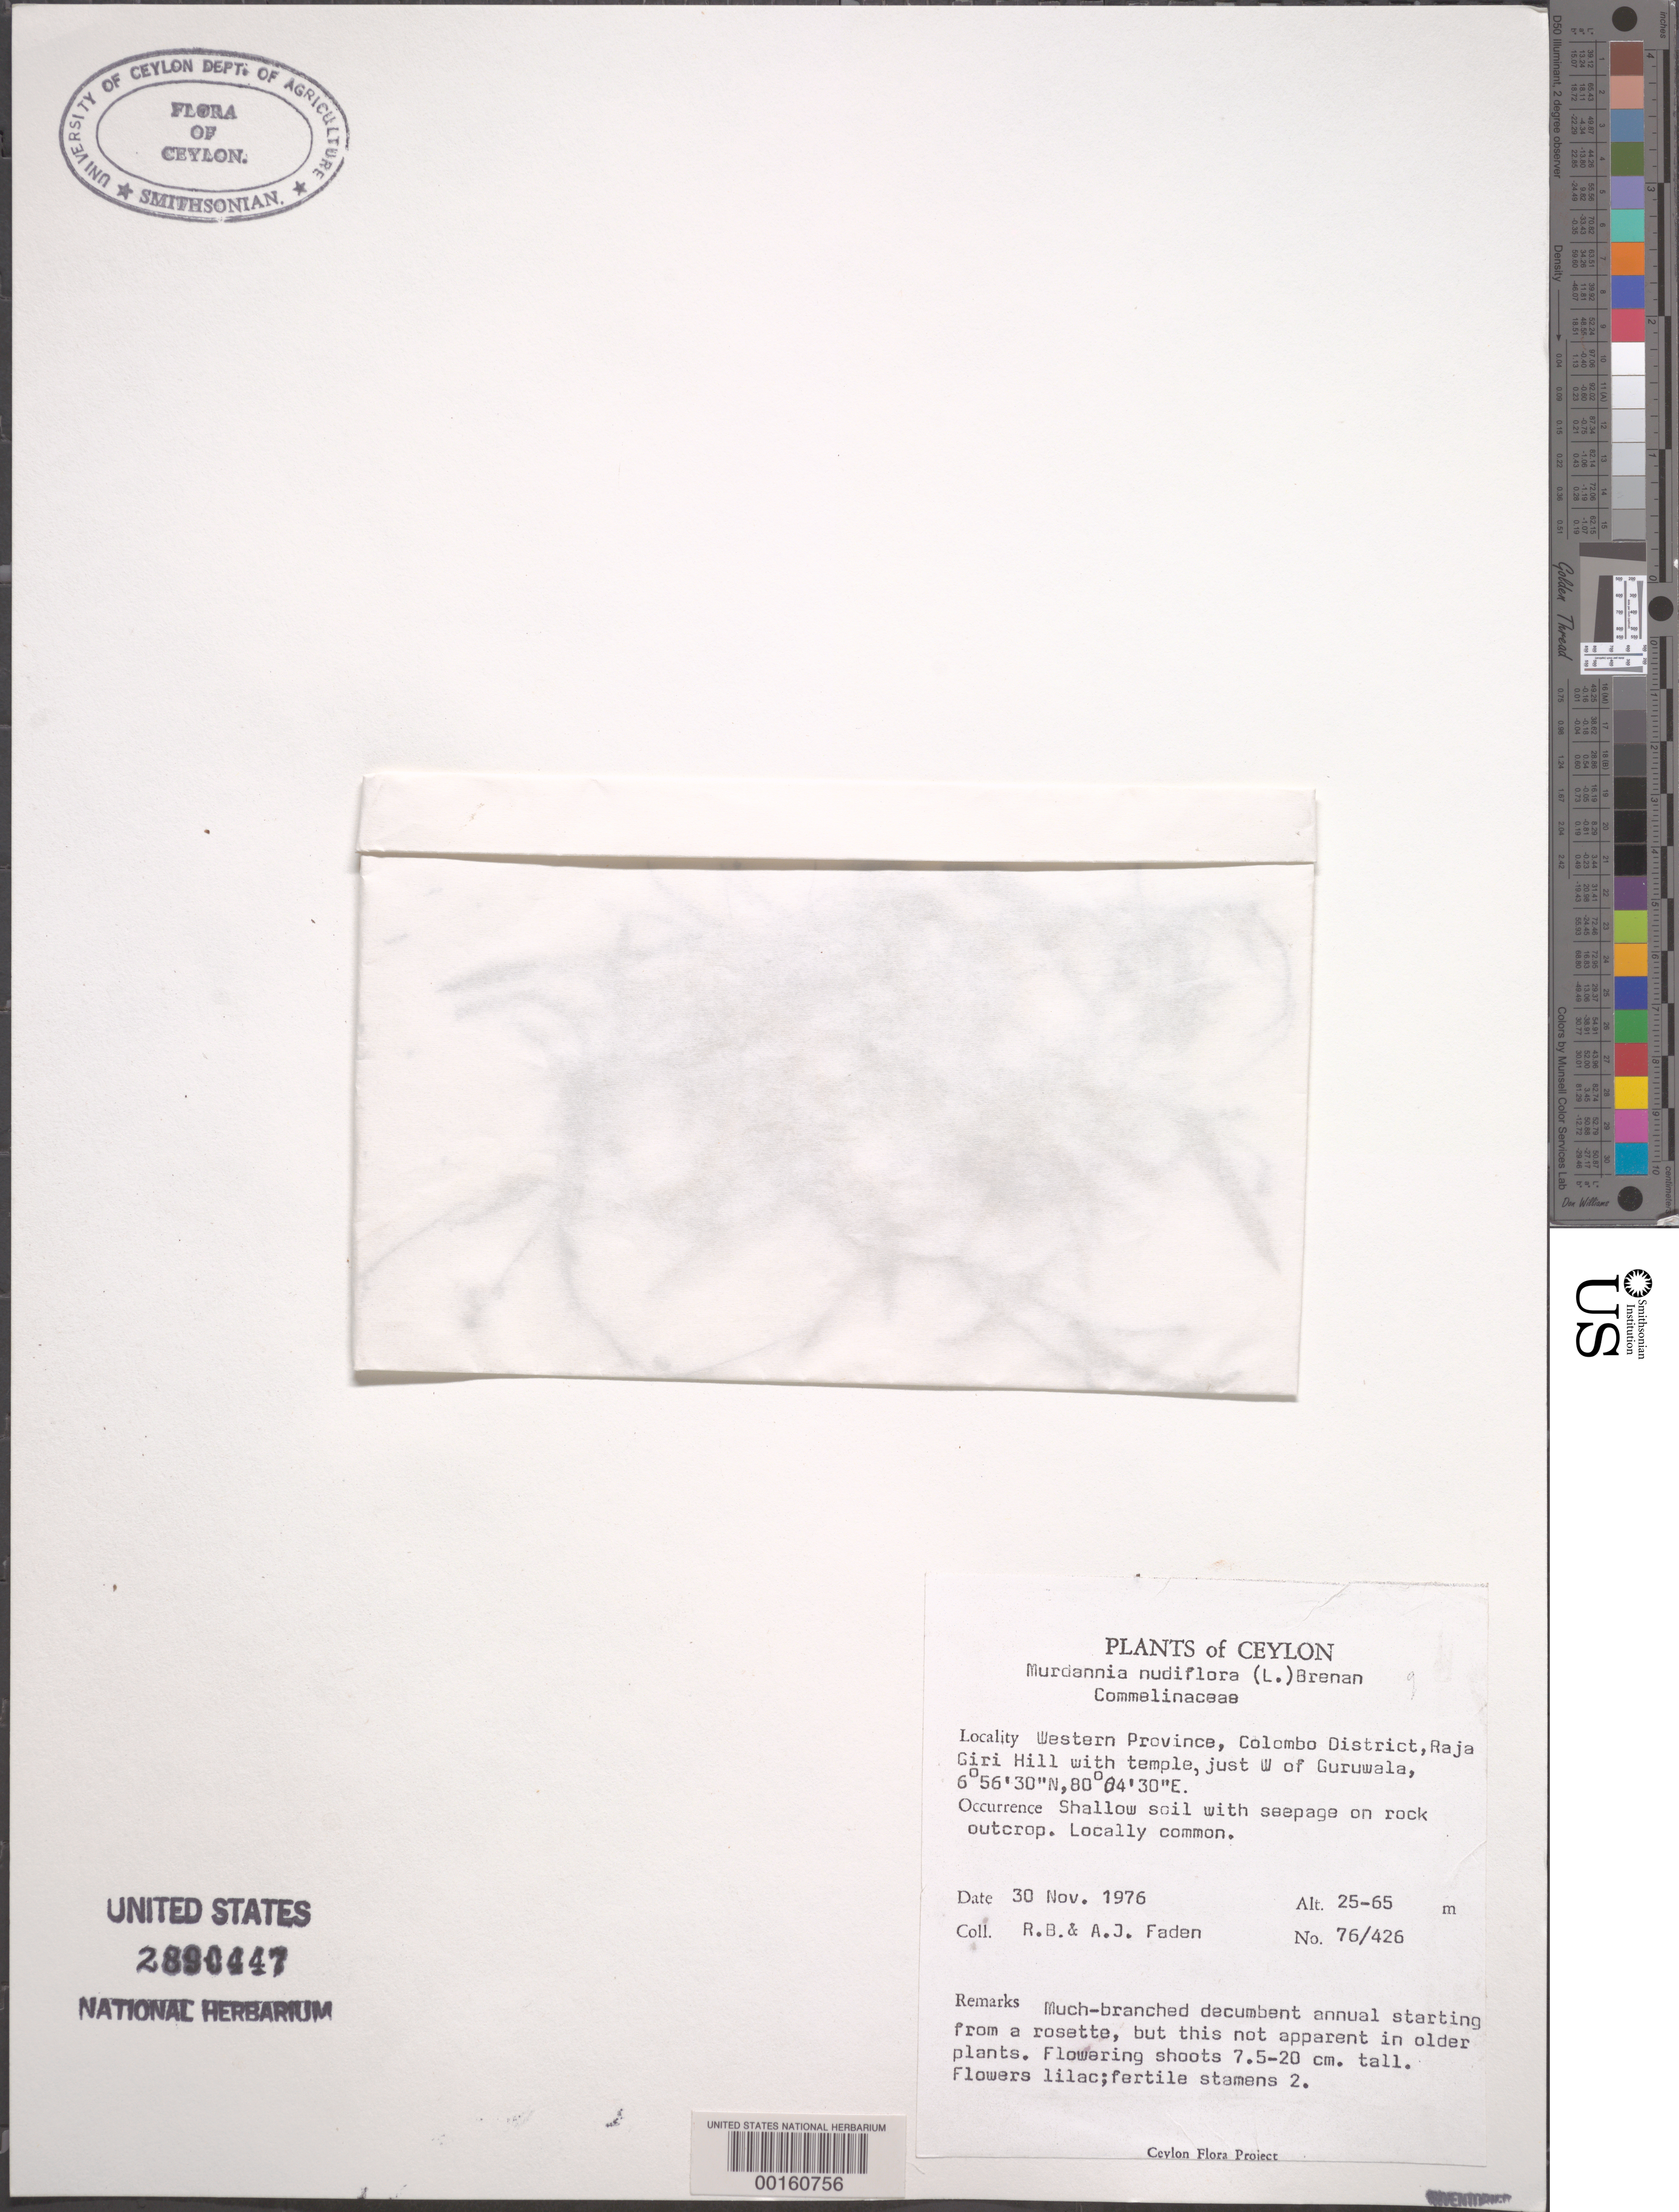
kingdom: Plantae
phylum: Tracheophyta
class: Liliopsida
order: Commelinales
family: Commelinaceae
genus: Murdannia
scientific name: Murdannia nudiflora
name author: (L.) Brenan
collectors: R. B. Faden & A. J. Faden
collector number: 76/426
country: Sri Lanka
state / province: Western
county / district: Colombo Dist.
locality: Raja giri hill, w of guruwala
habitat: Shallow soil with seepage on rock outcrop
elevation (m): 25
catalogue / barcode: US 2890447